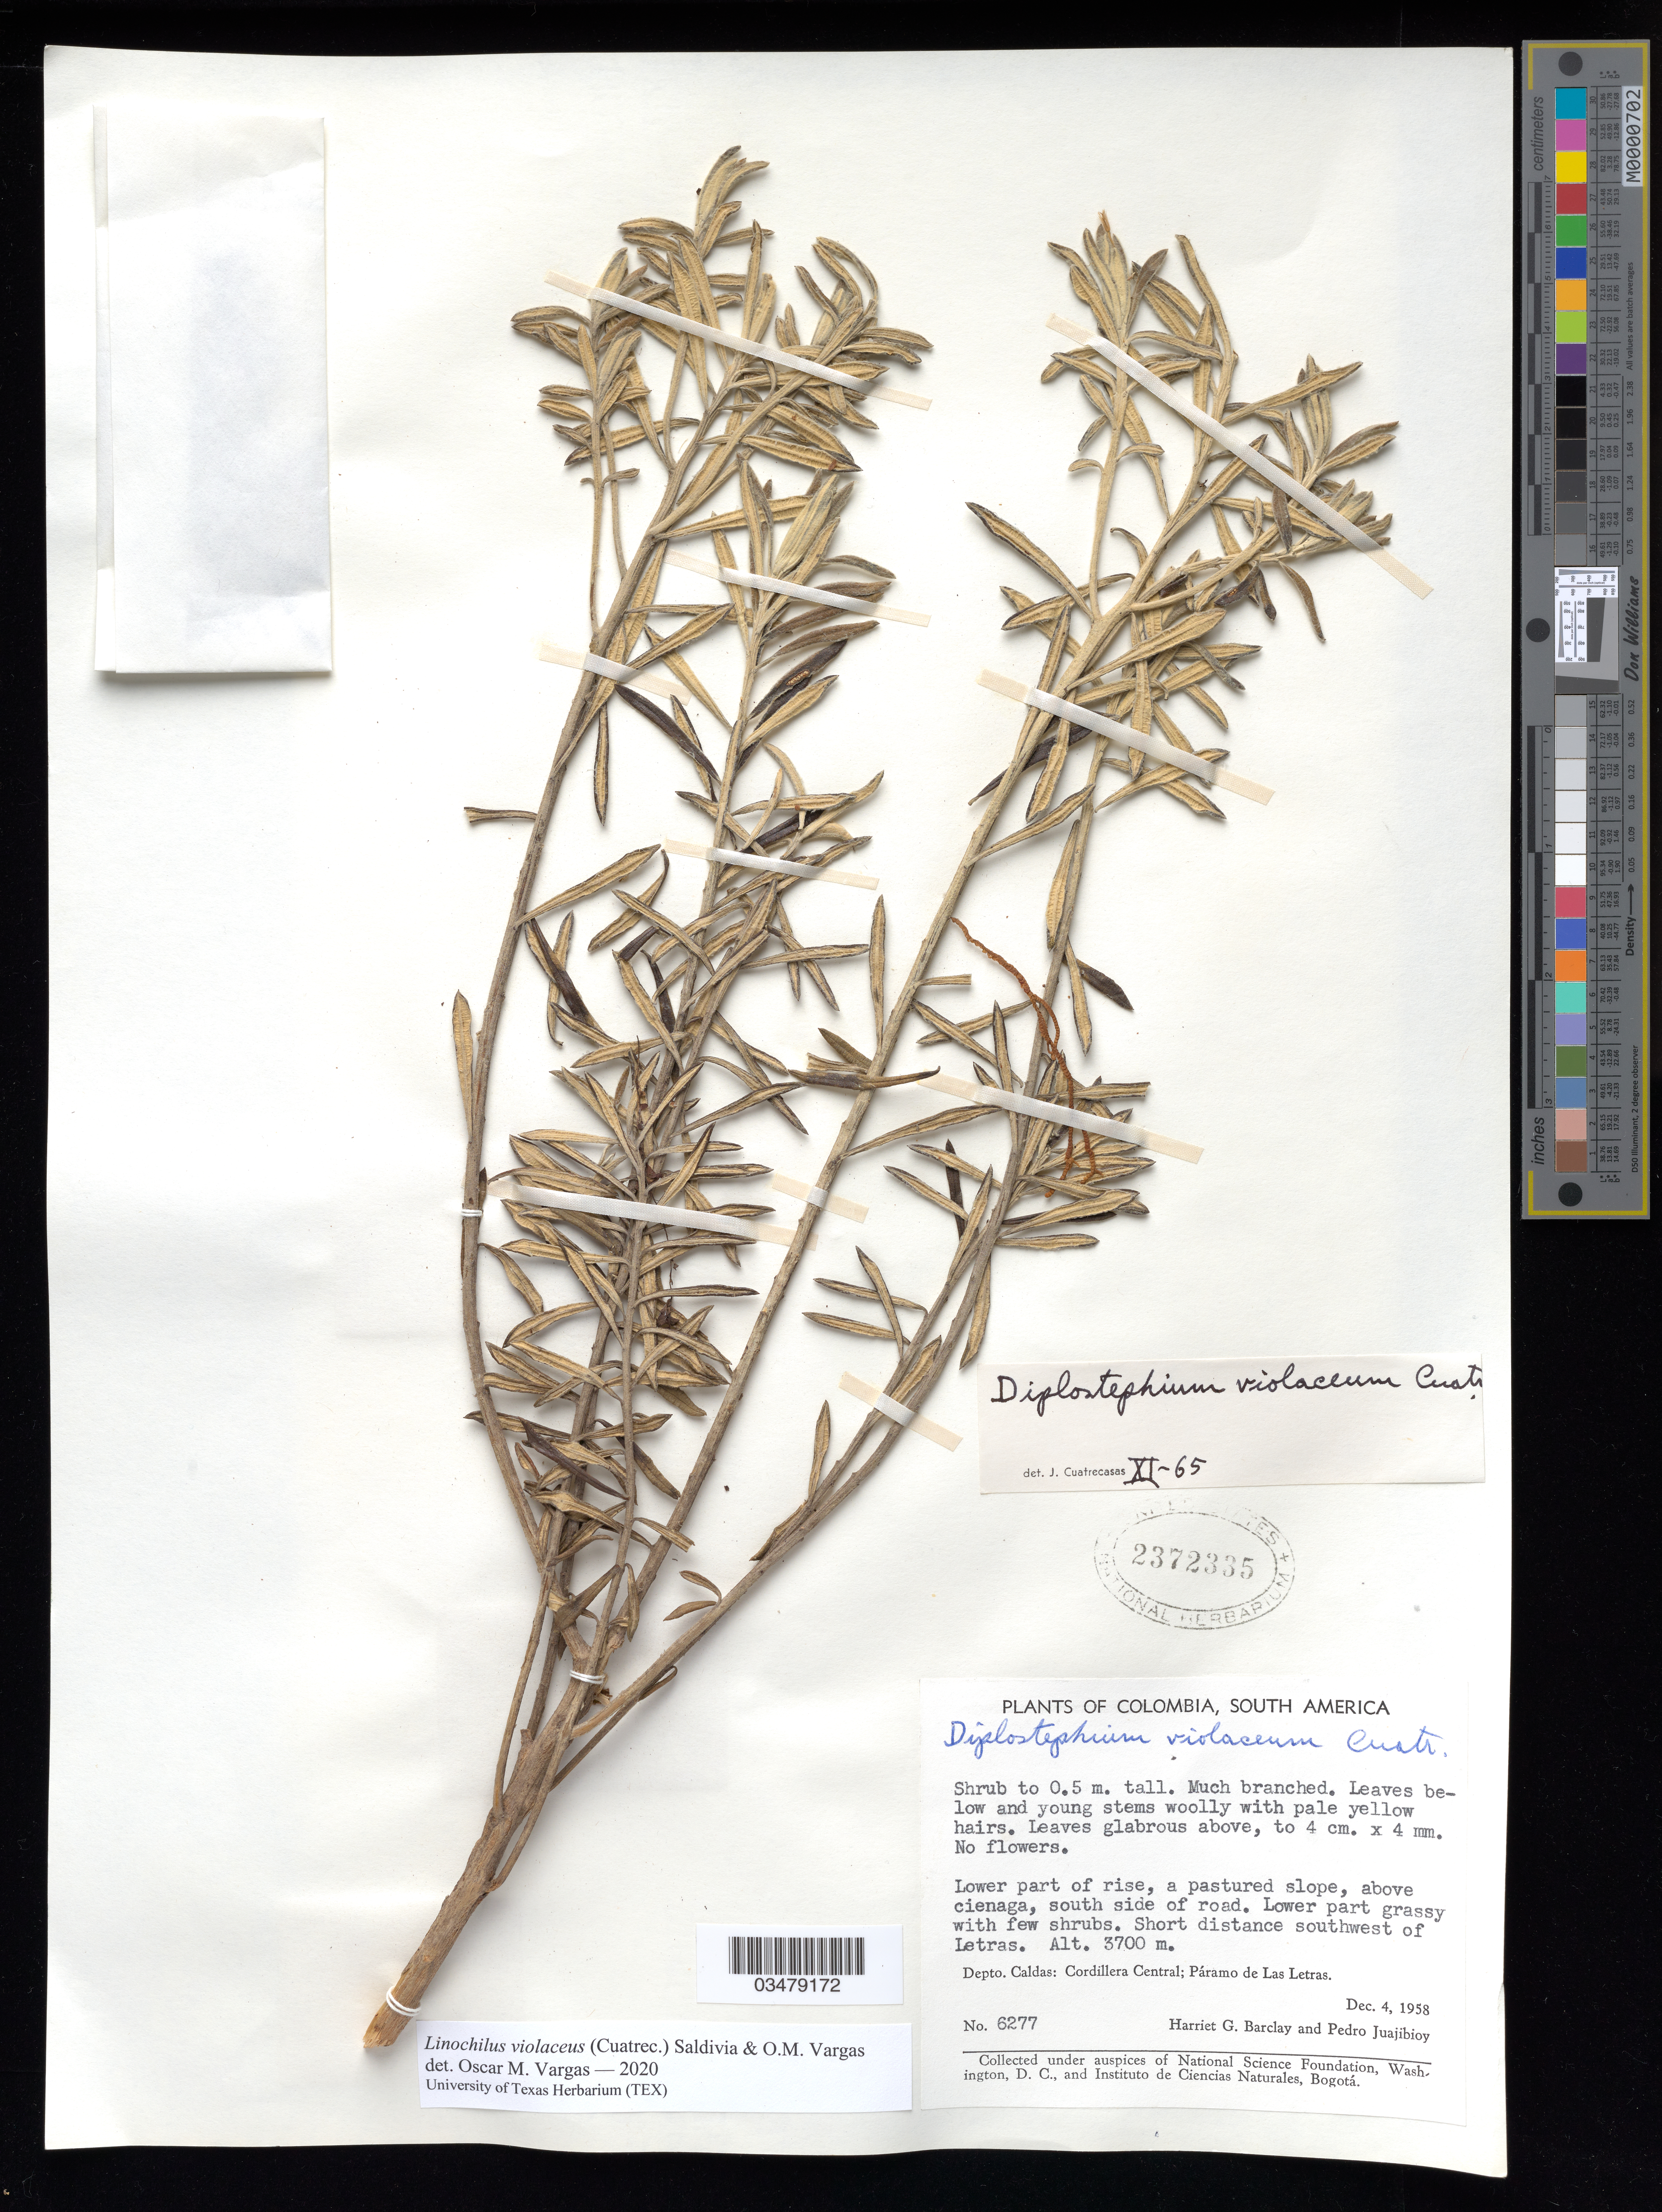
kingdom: Plantae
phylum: Tracheophyta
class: Magnoliopsida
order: Asterales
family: Asteraceae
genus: Linochilus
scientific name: Linochilus violaceus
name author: (Cuatrec.) Saldivia & O.M. Vargas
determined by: Vargas, Oscar M.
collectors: H. G. Barclay & P. Juajibioy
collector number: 6277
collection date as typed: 4-Dec-58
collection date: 1958-12-04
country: Colombia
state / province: Caldas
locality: Cordillera Central, Páramo de Las Letras. South side of road, short distance, one mile or SW of Letras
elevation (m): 3700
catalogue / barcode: US 2372335